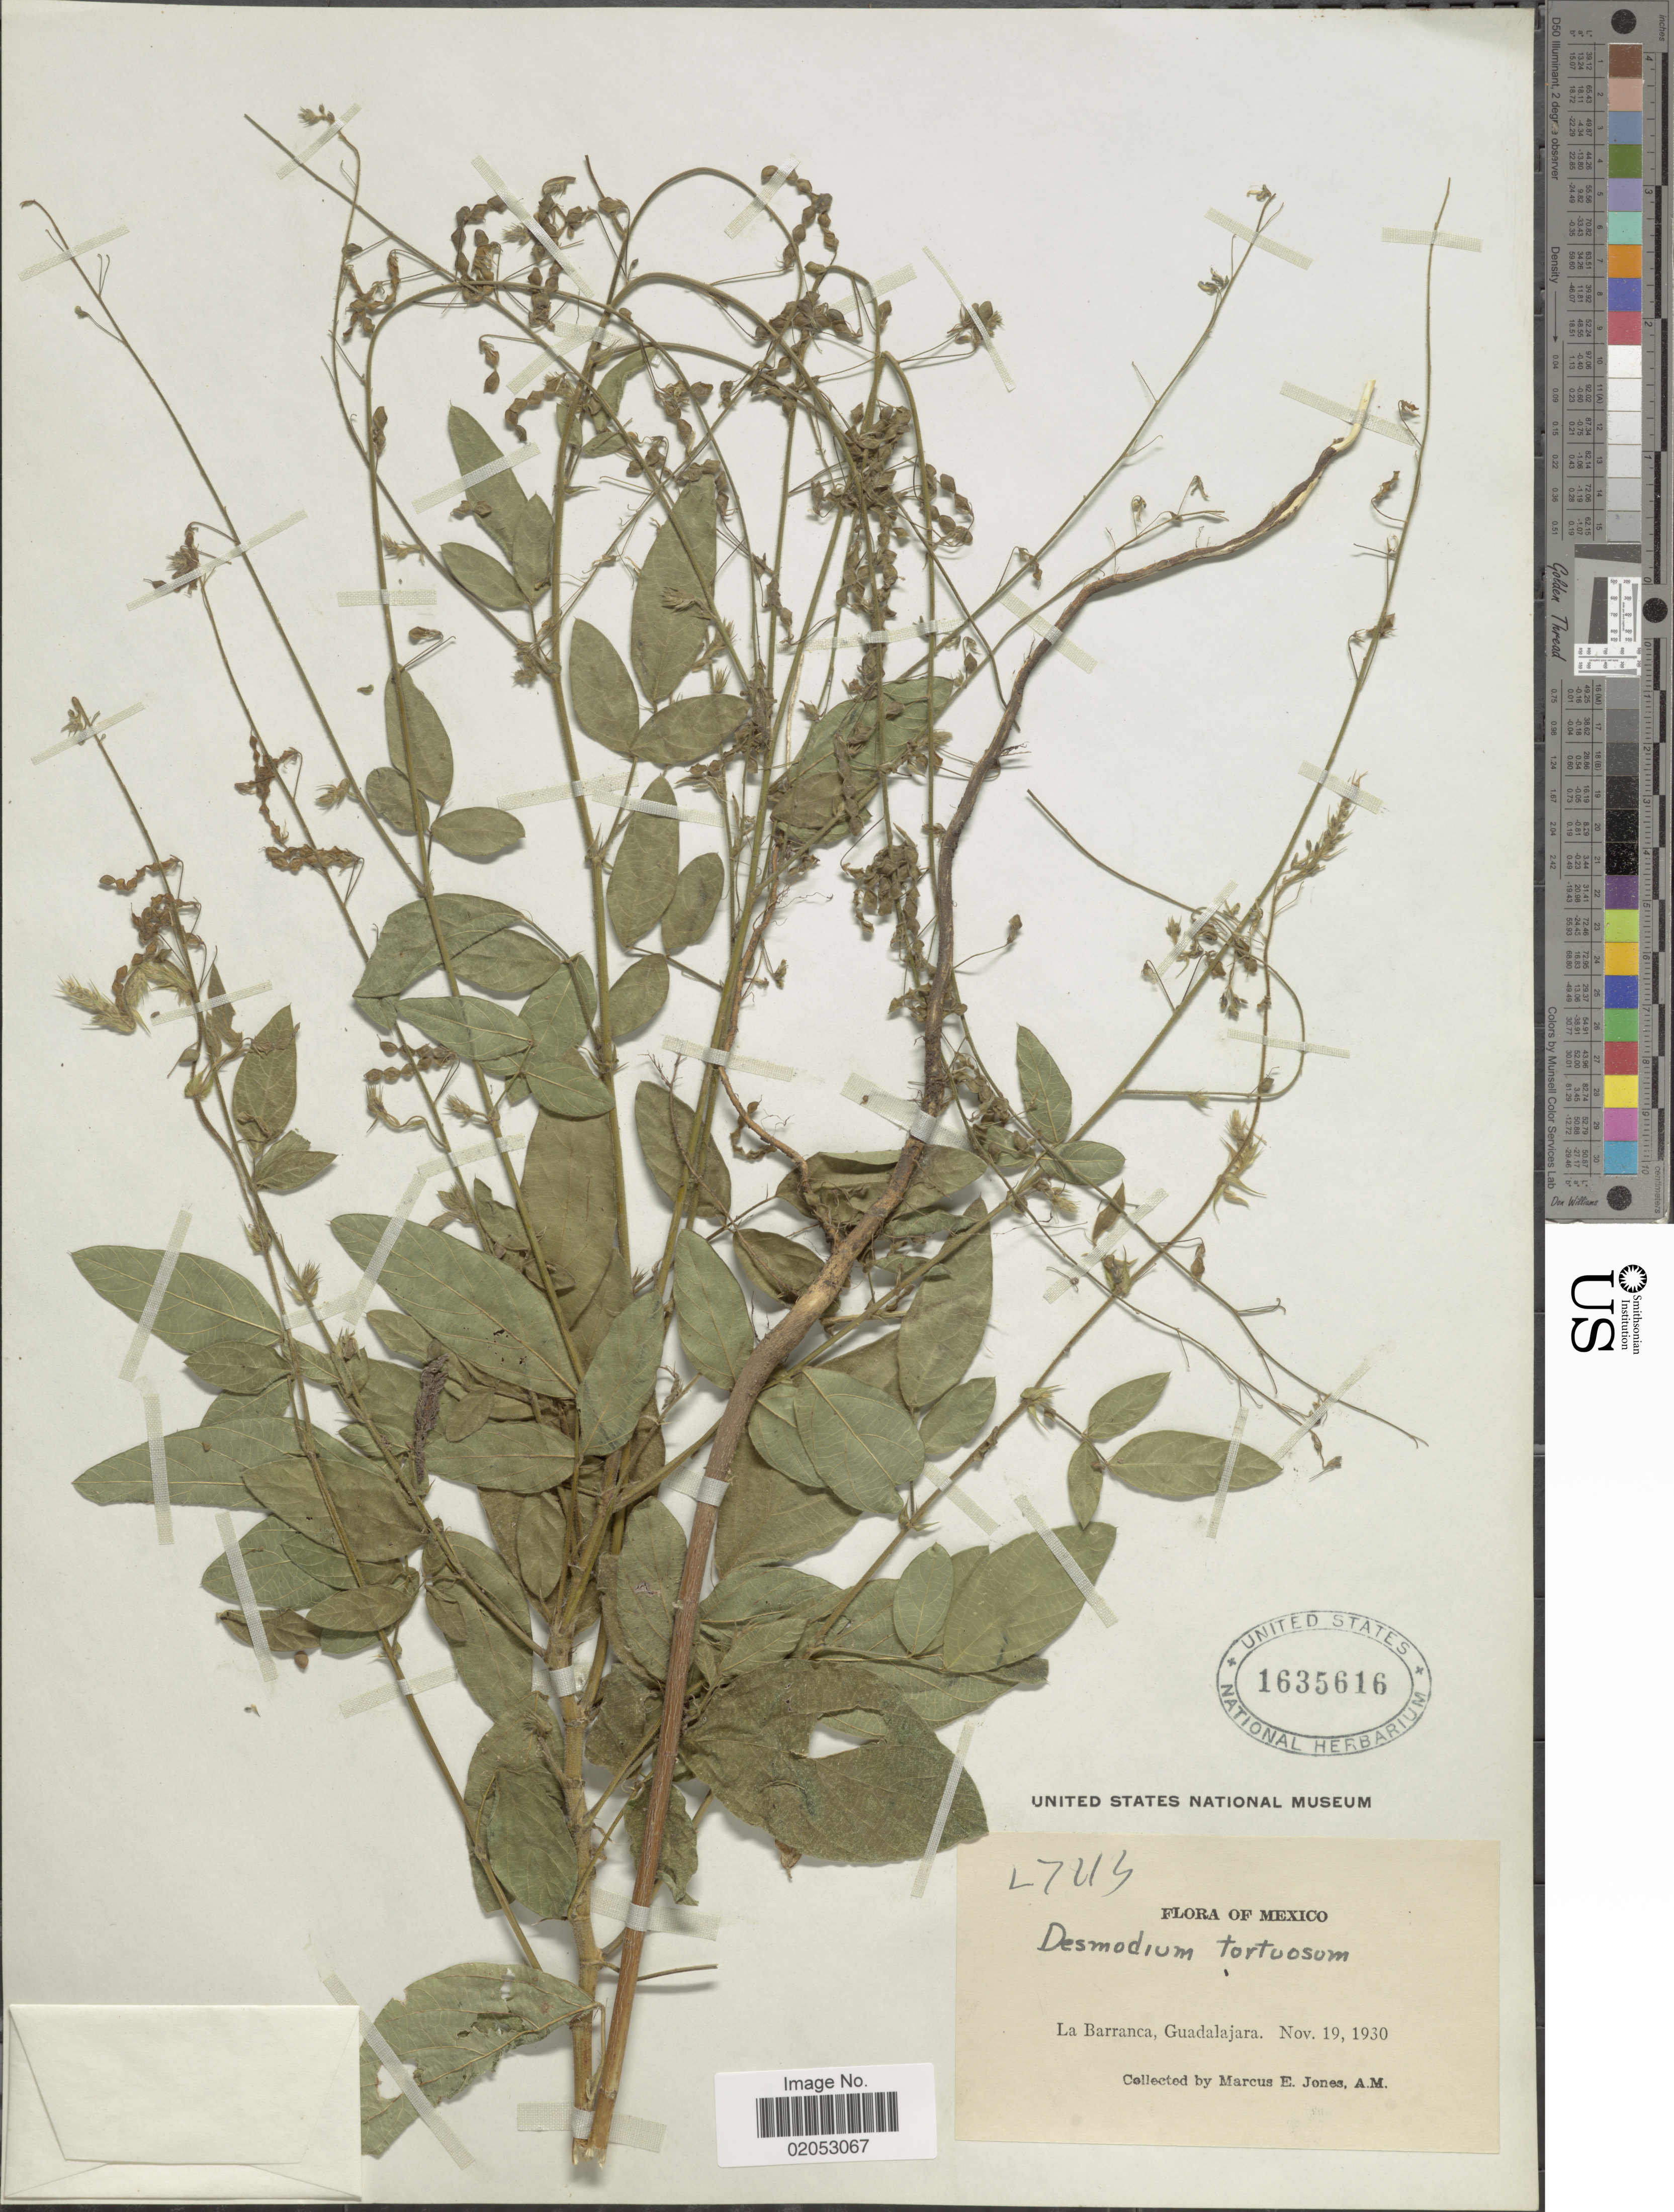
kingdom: Plantae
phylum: Tracheophyta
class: Magnoliopsida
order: Fabales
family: Fabaceae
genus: Desmodium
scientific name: Desmodium tortuosum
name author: (Sw.) DC.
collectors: M. E. Jones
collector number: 27113*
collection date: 1930-11-19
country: Mexico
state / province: Jalisco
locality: La Barranca, Guadalajara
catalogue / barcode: US 1635616